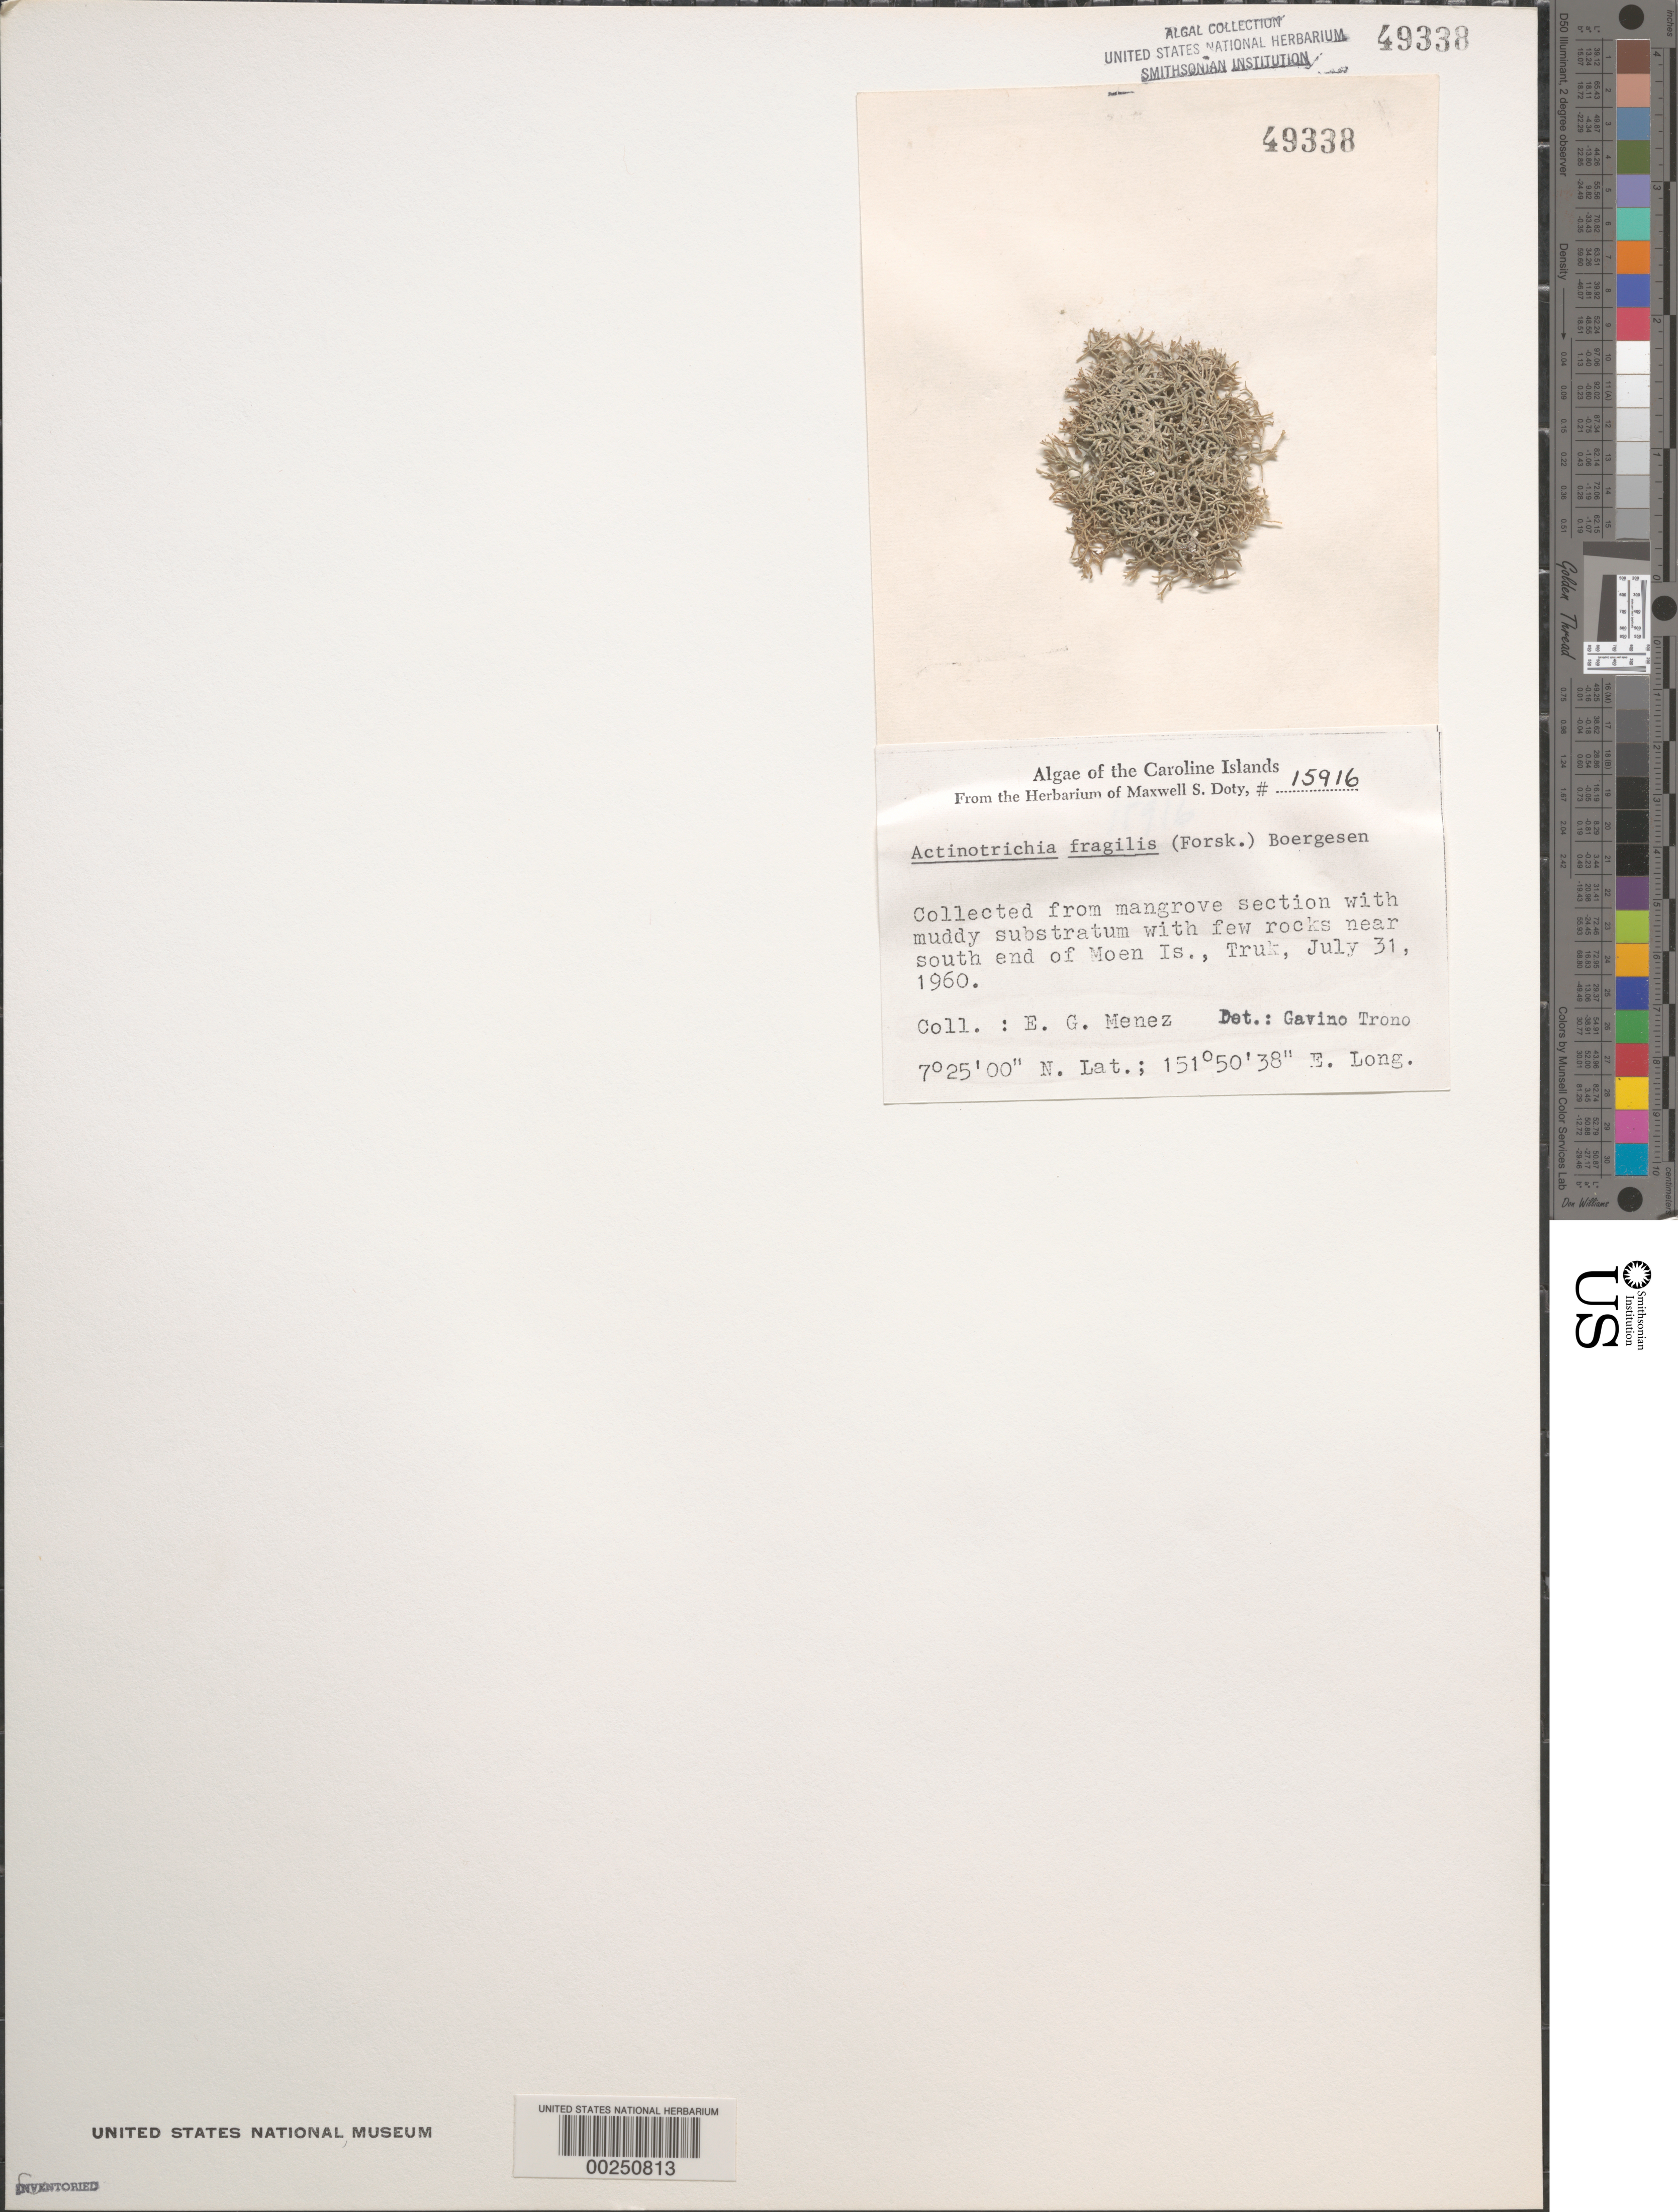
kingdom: Plantae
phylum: Rhodophyta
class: Florideophyceae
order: Nemaliales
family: Galaxauraceae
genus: Actinotrichia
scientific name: Actinotrichia fragilis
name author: (Forssk.) Børgesen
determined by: Trono, Gavino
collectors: Meñez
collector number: MSD 15916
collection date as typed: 31 Jul 1960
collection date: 1960-07-31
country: Micronesia, Federated States of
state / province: Truk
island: Moen [Wono]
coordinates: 7 25' 00" N, 151 50' 38" E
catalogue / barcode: US 49338